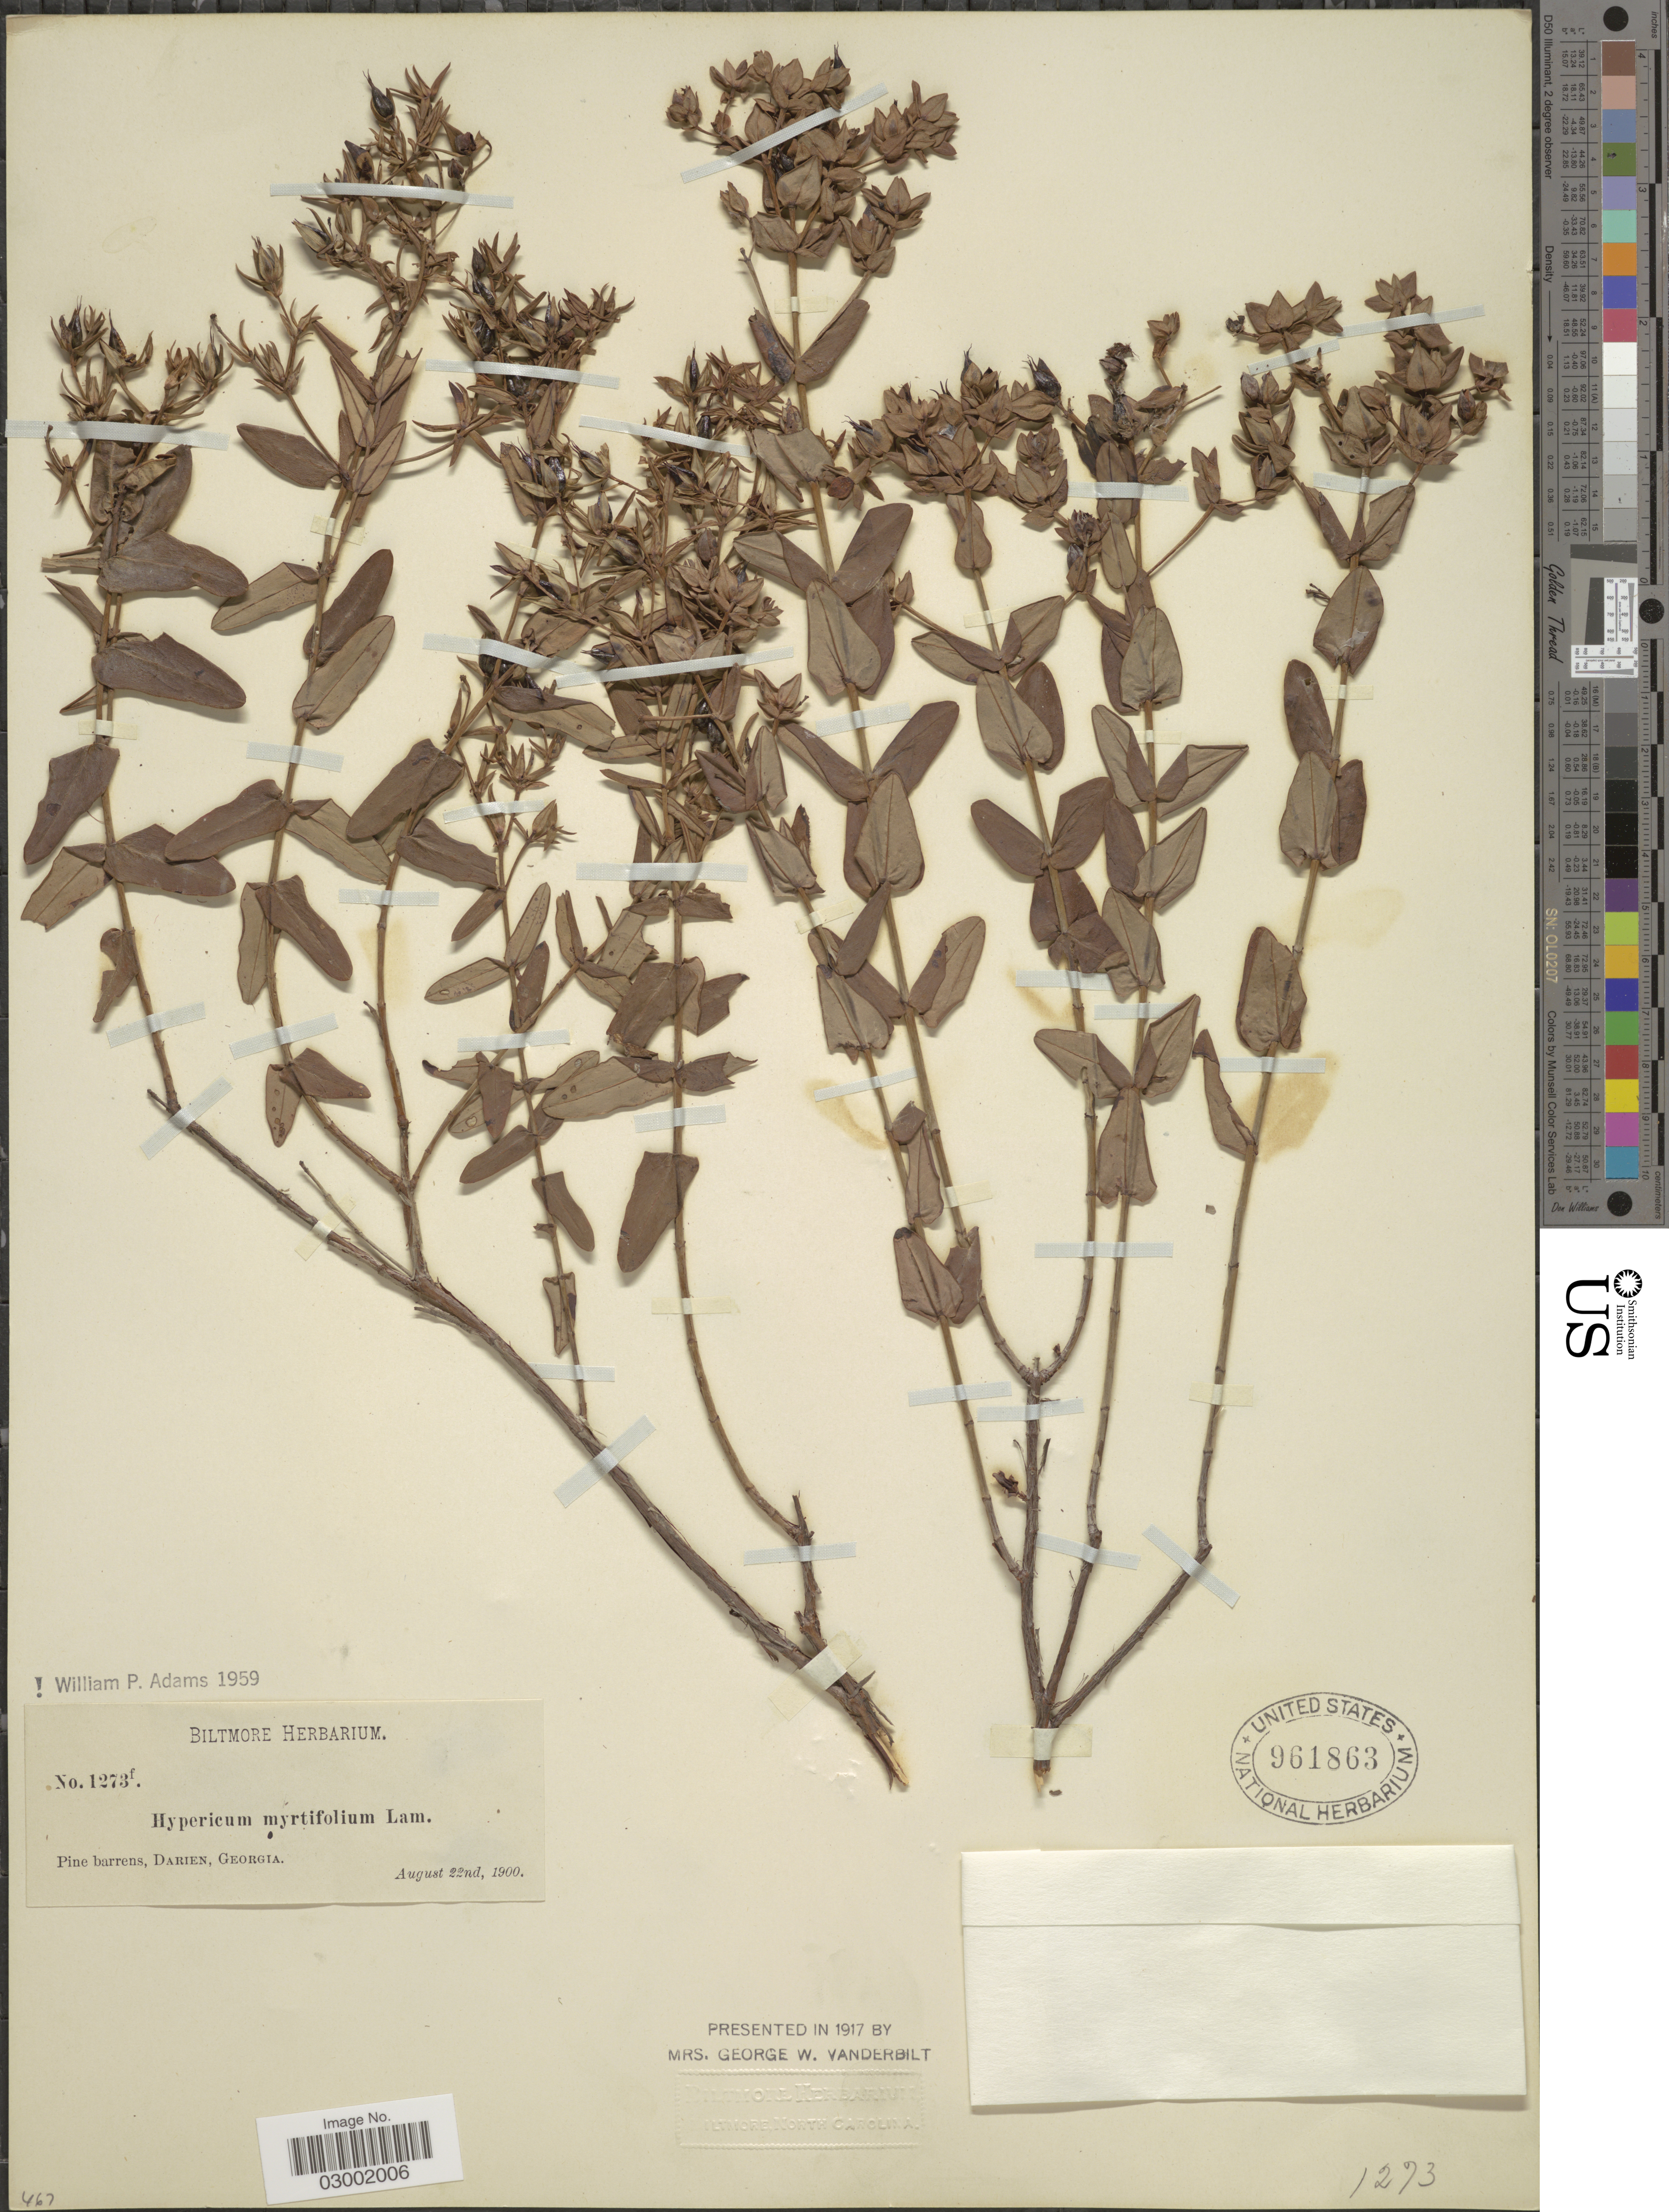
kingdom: Plantae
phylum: Tracheophyta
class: Magnoliopsida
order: Malpighiales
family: Hypericaceae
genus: Hypericum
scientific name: Hypericum myrtifolium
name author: Lam.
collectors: ex herb. Biltmore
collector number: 1273f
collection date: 1900-08-22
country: United States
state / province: Georgia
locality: Darien.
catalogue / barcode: US 961863